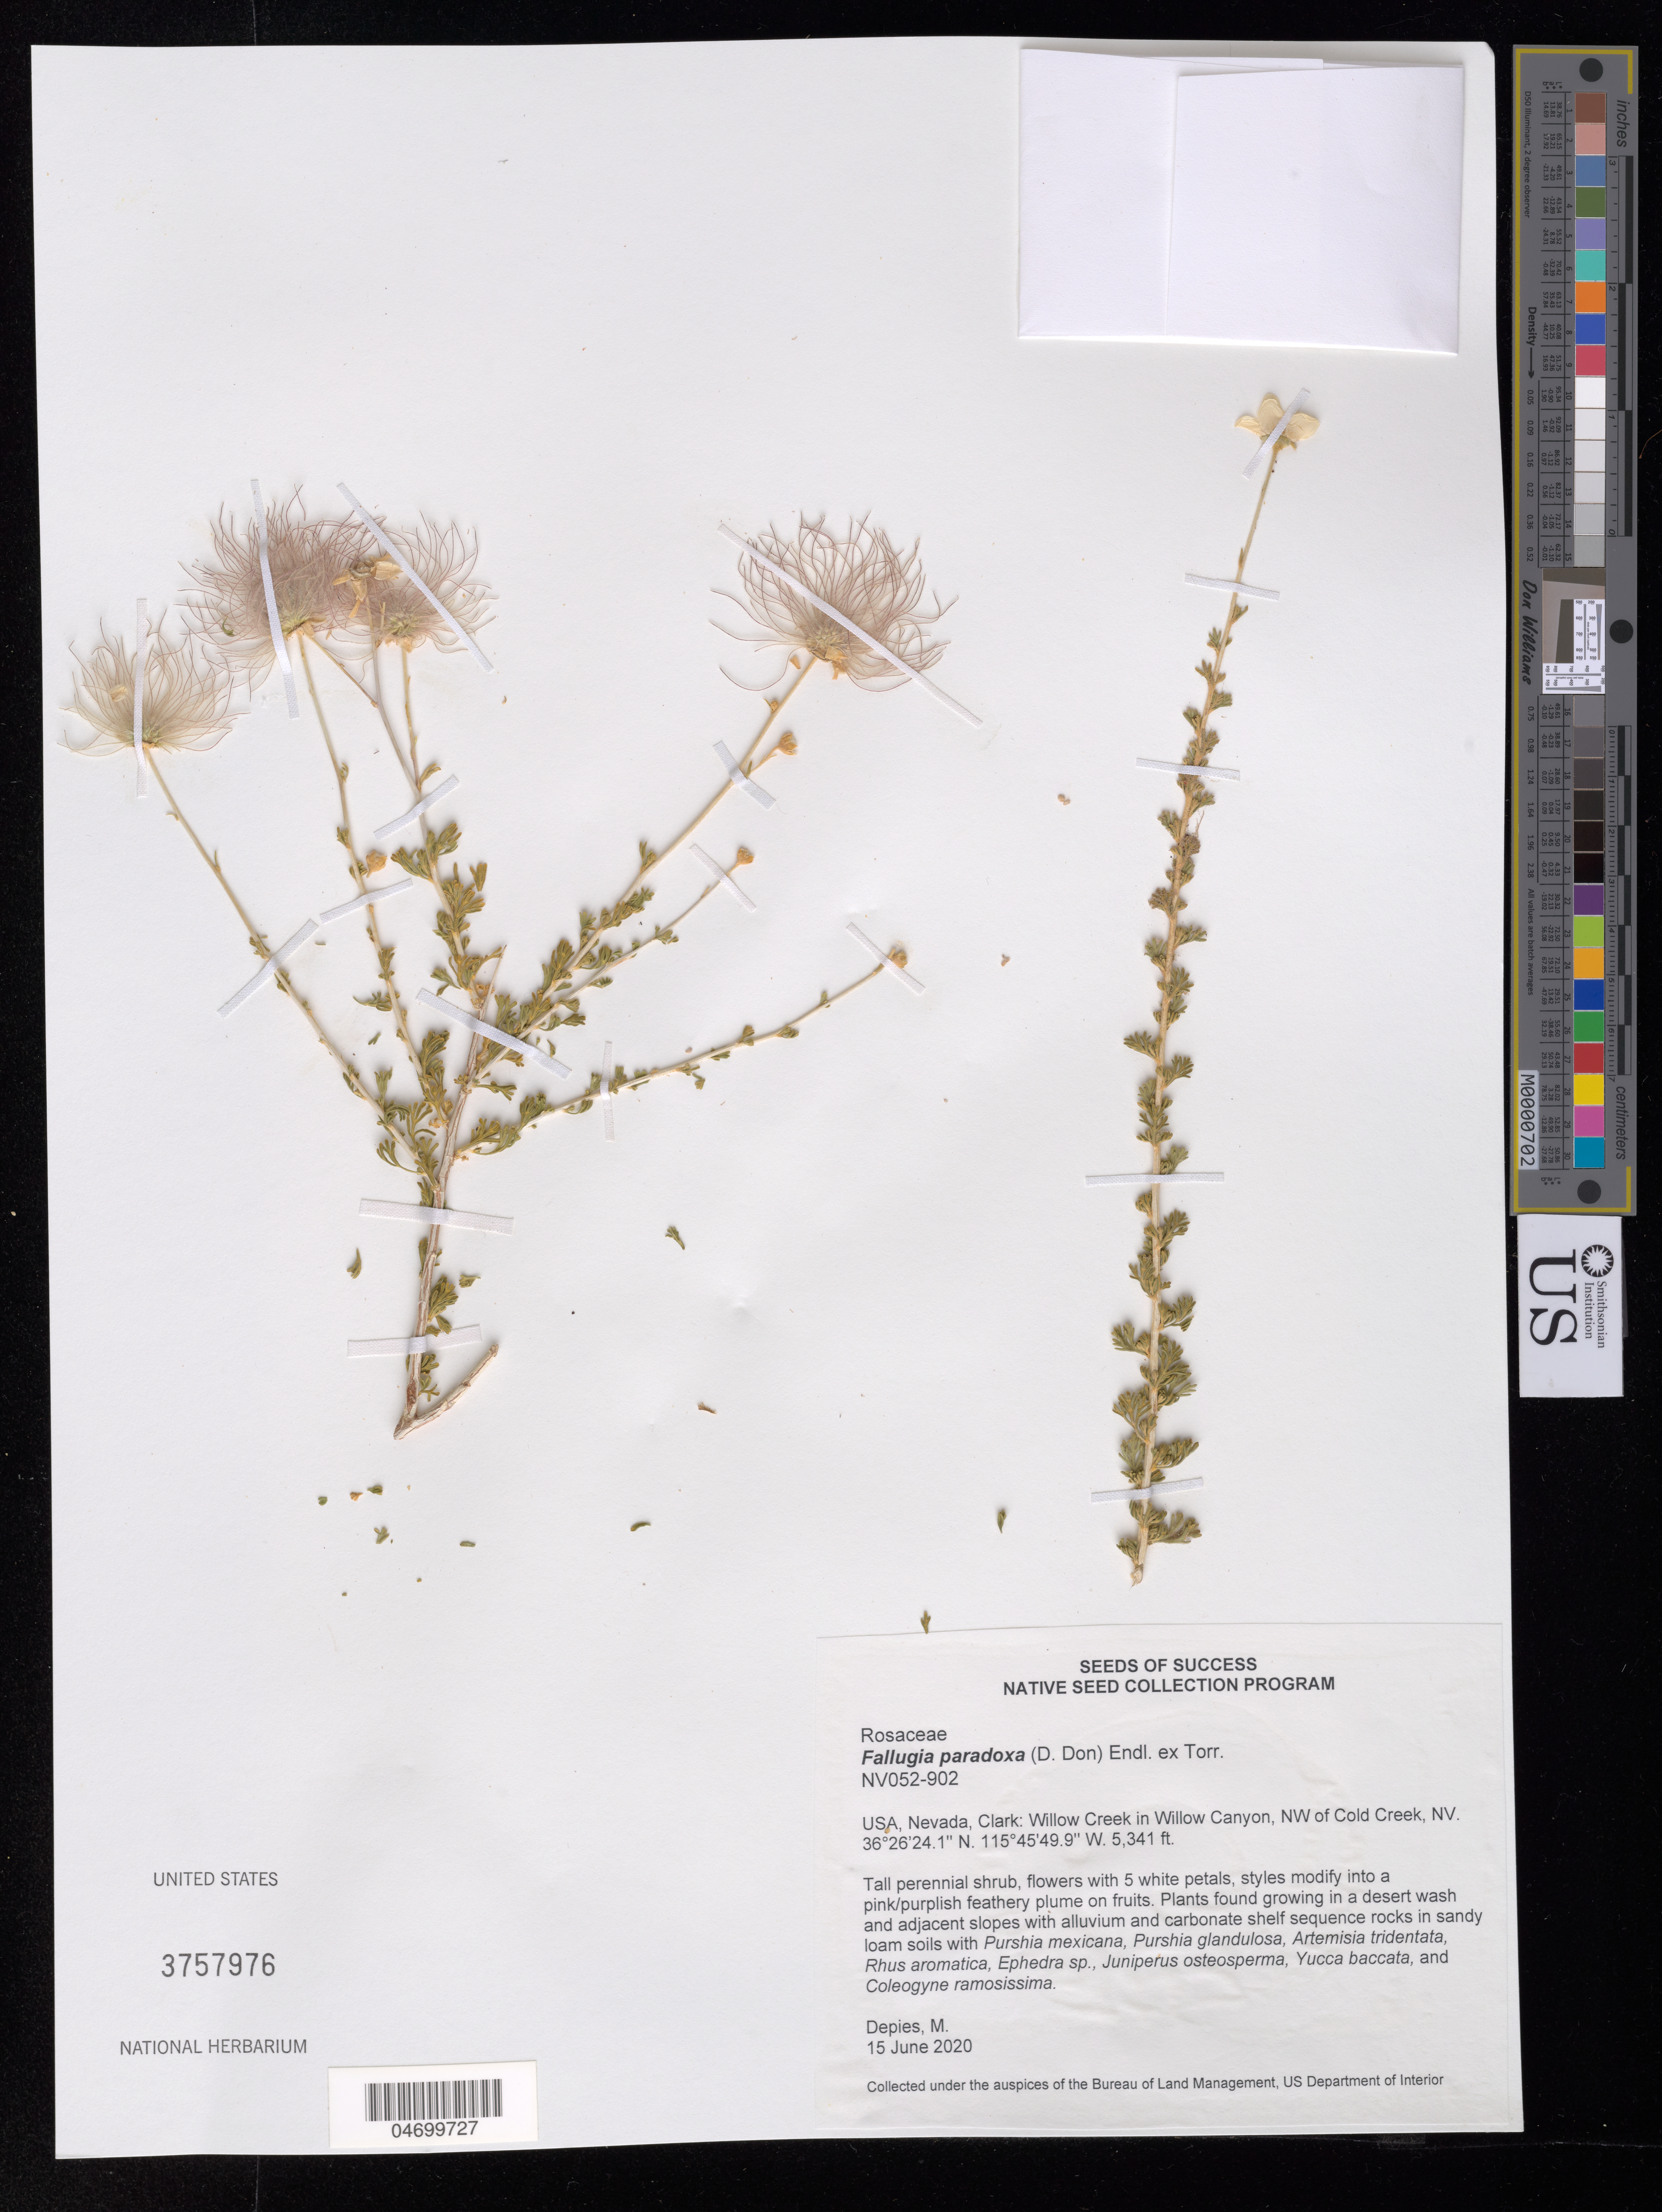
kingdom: Plantae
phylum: Tracheophyta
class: Magnoliopsida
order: Rosales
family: Rosaceae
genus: Fallugia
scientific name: Fallugia paradoxa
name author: (D. Don ex Tilloch & T. Taylor) Endl. ex Torr.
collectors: M. Depies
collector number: NV052-902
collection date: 2020-06-15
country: United States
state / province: Nevada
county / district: Clark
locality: Willow Creek in Willow Canyon, NW of Cold Creek.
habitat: Sandy loam soils. Desert wash and adjacent slopes with alluvium and carbonate shelf sequence rock. With Purshia mexicana, Artemisia tridentata, Phus aromatica, Ephedra sp., etc.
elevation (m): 1628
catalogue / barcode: US 3757976